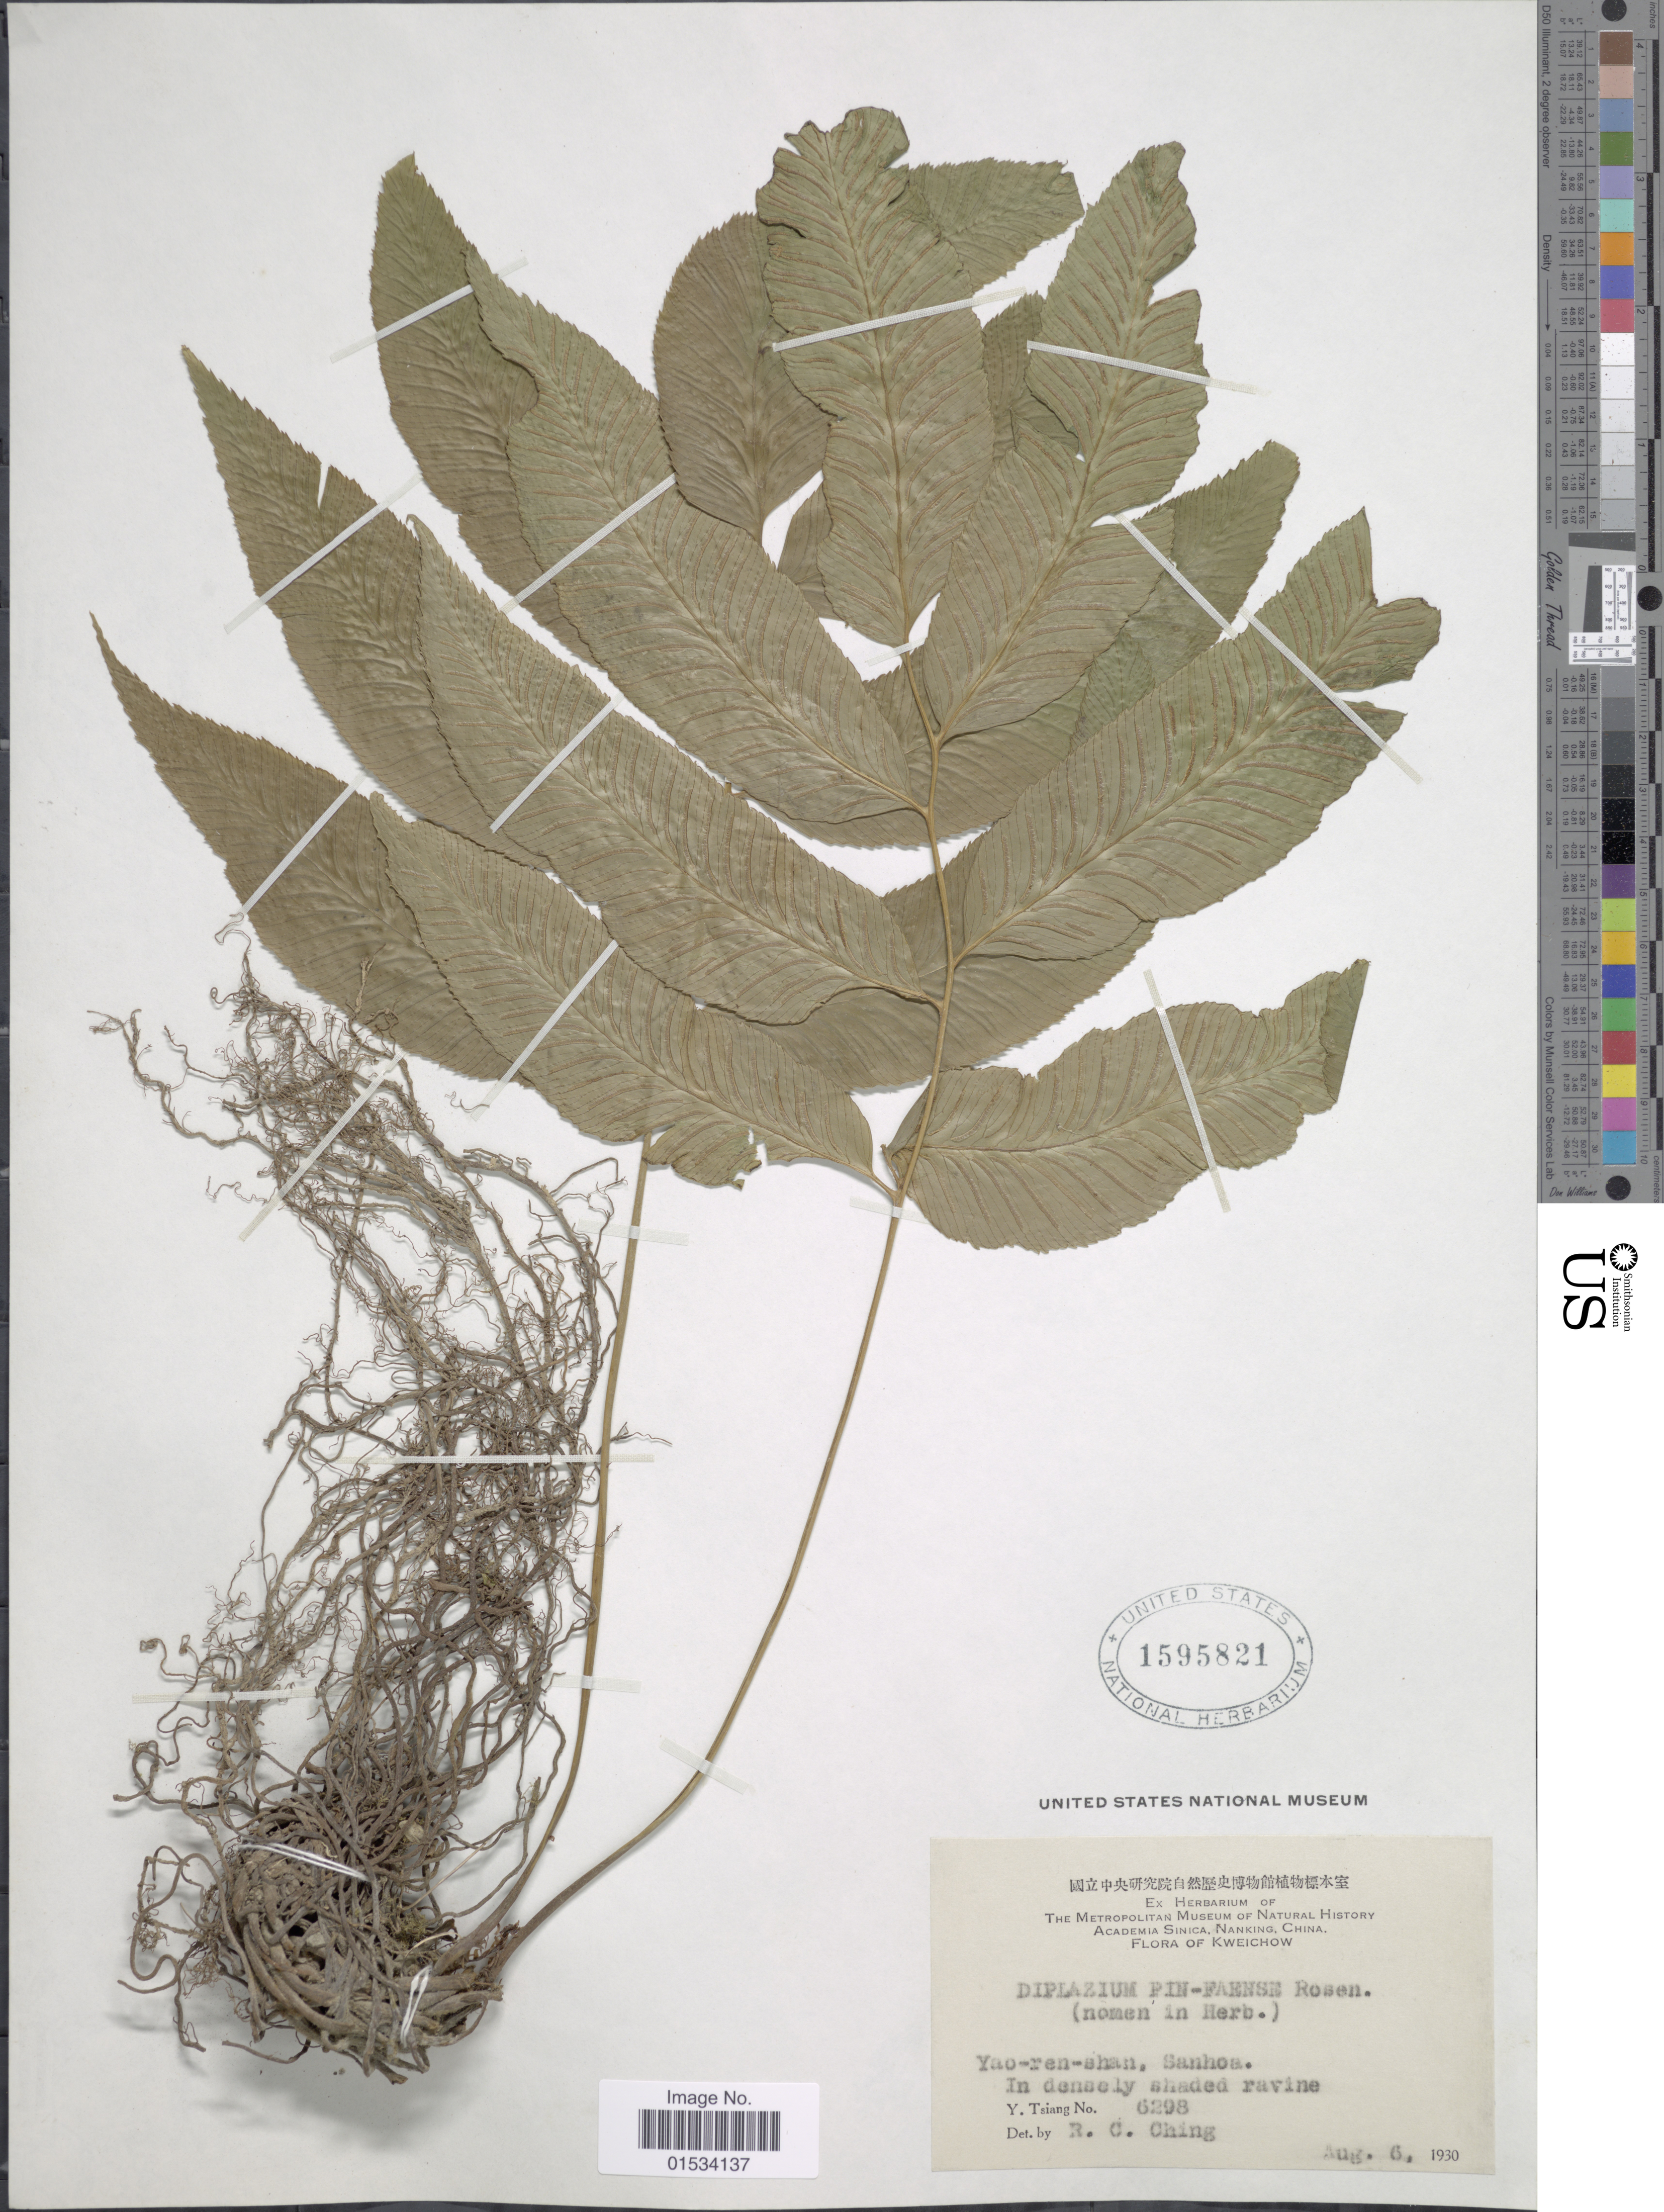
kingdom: Plantae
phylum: Tracheophyta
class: Polypodiopsida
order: Polypodiales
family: Athyriaceae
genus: Diplazium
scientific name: Diplazium pinfaense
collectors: Y. Tsiang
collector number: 6298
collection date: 1930-08-06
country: China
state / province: Guizhou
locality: Kweichow, Yao-ren-shan, Sanhoa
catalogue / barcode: US 1595821